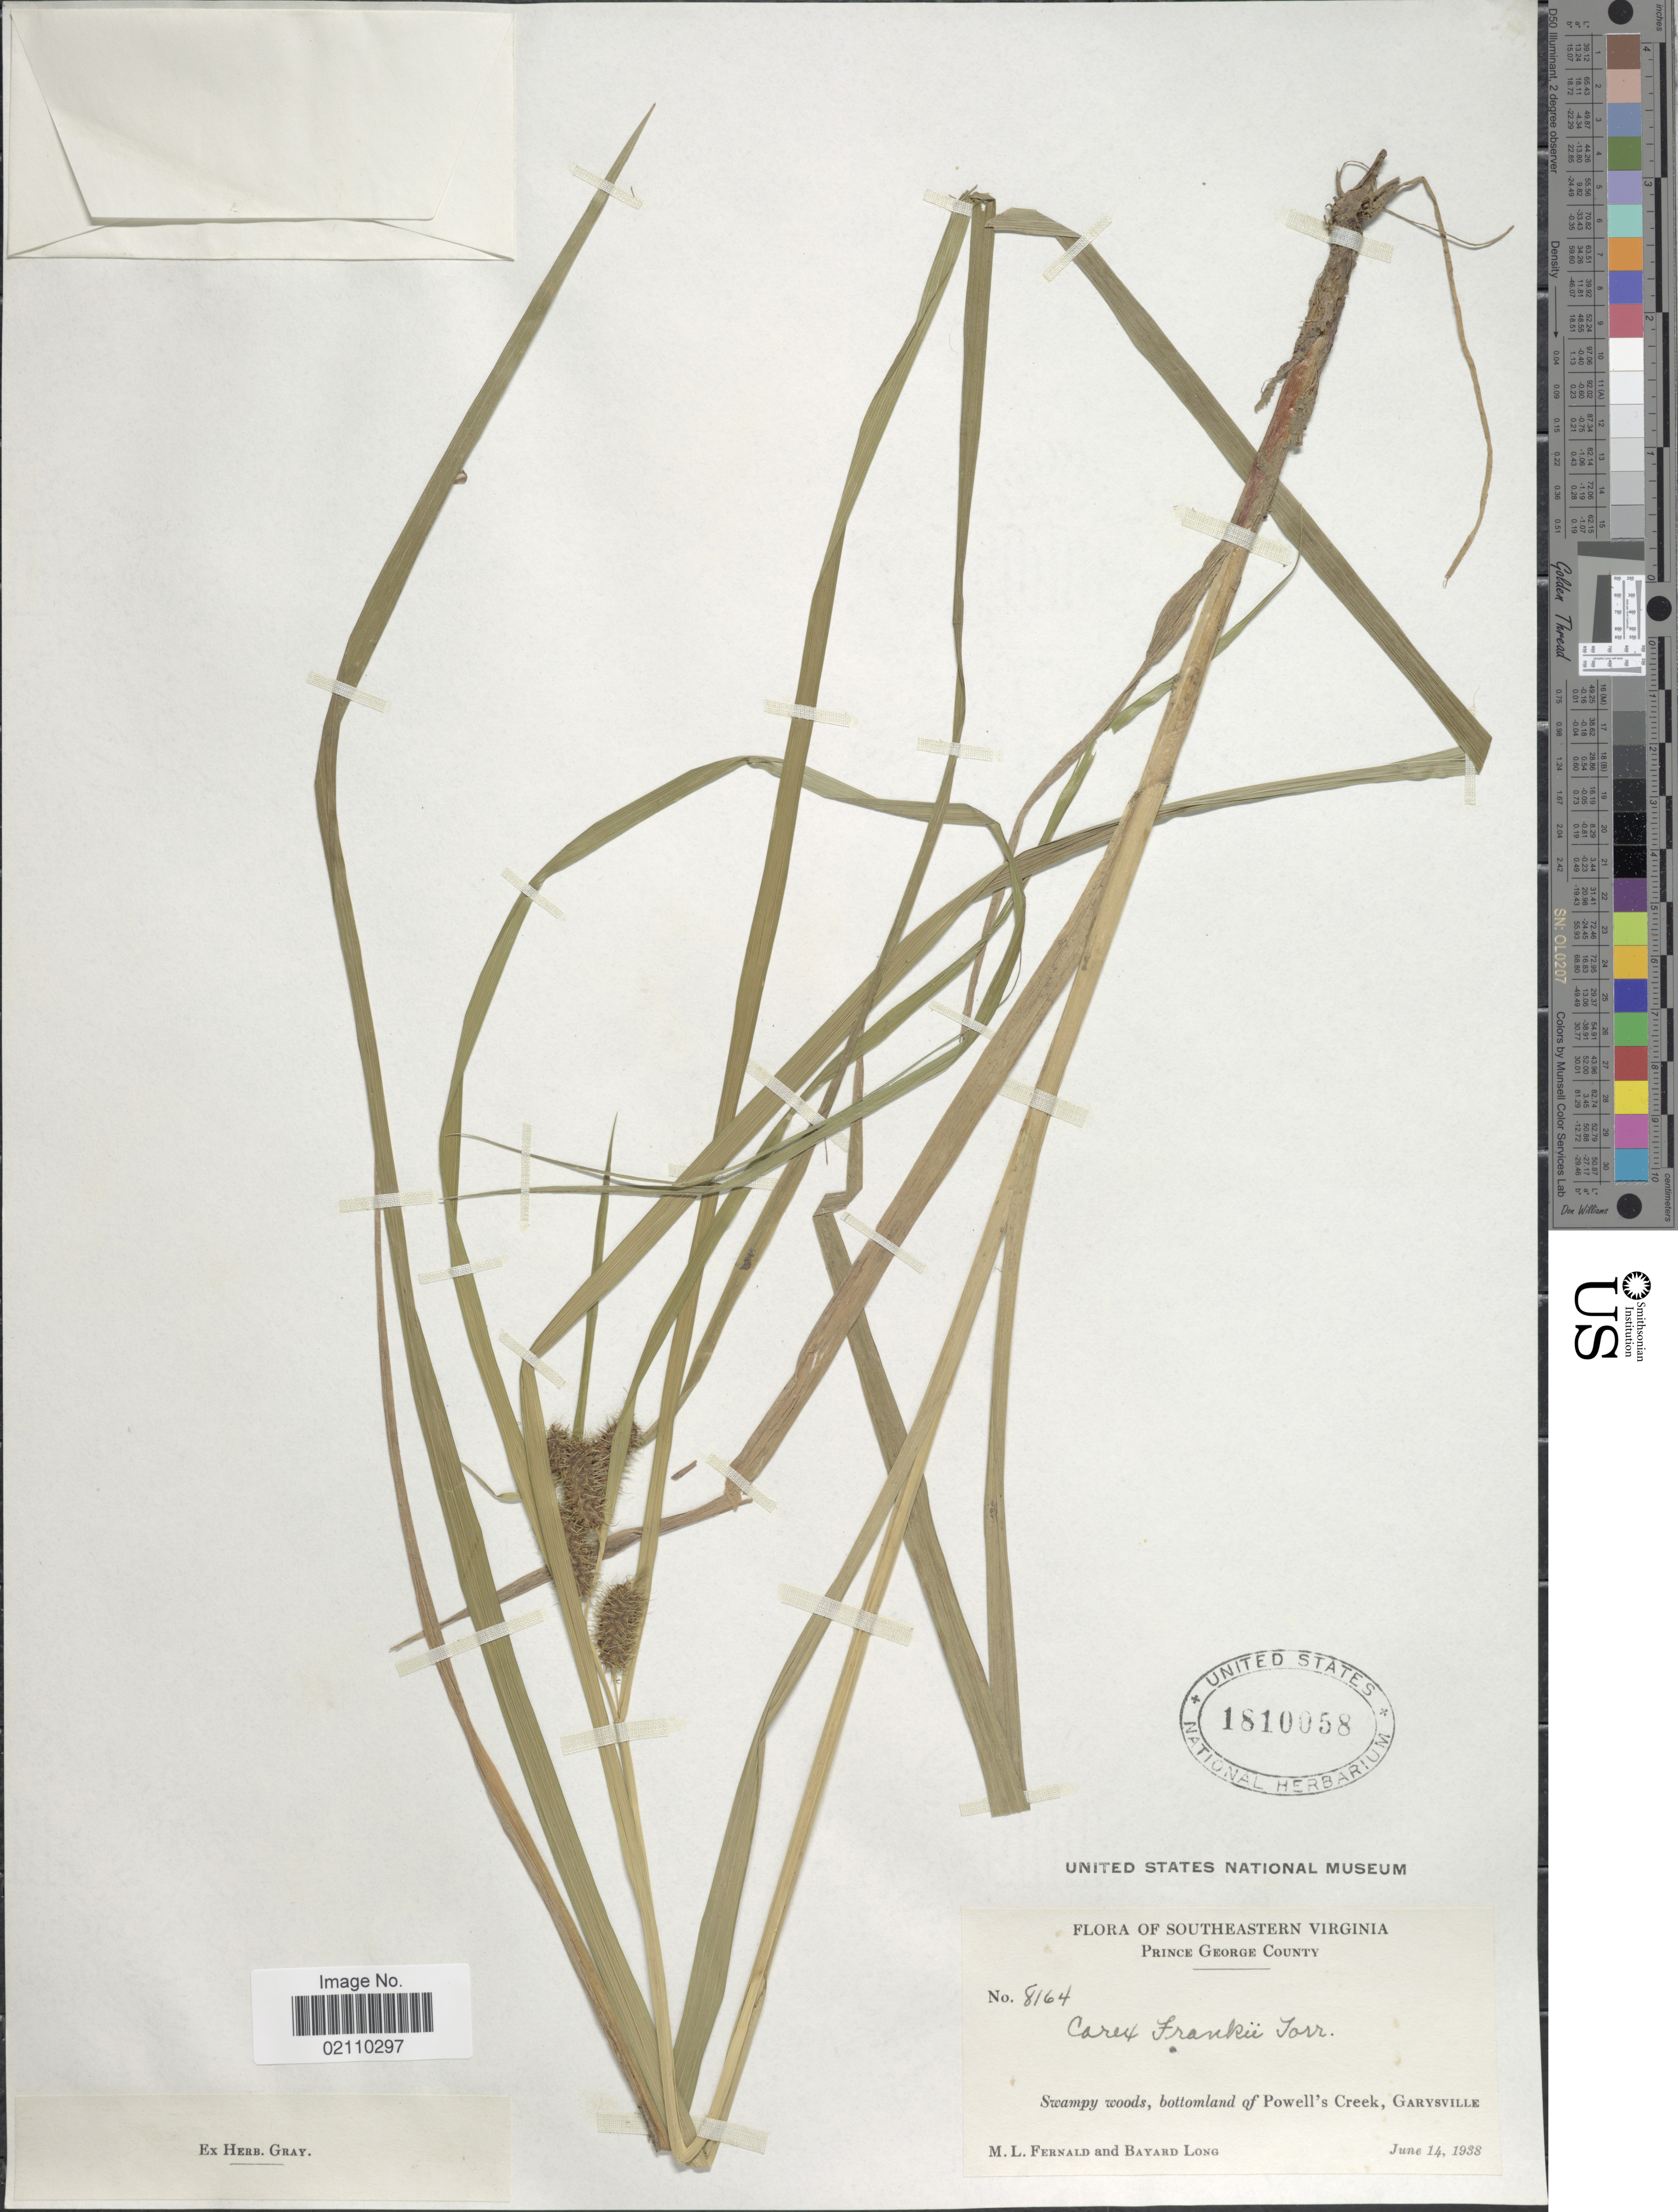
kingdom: Plantae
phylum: Tracheophyta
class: Liliopsida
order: Poales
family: Cyperaceae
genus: Carex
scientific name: Carex frankii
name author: Kunth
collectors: M. L. Fernald & B. Long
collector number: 8164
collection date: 1938-06-14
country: United States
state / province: Virginia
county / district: Prince George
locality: Southeastern Virginia, Prince George County, swampy woods, bottomland of Powell's Creek, Graysville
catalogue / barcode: US 1810058